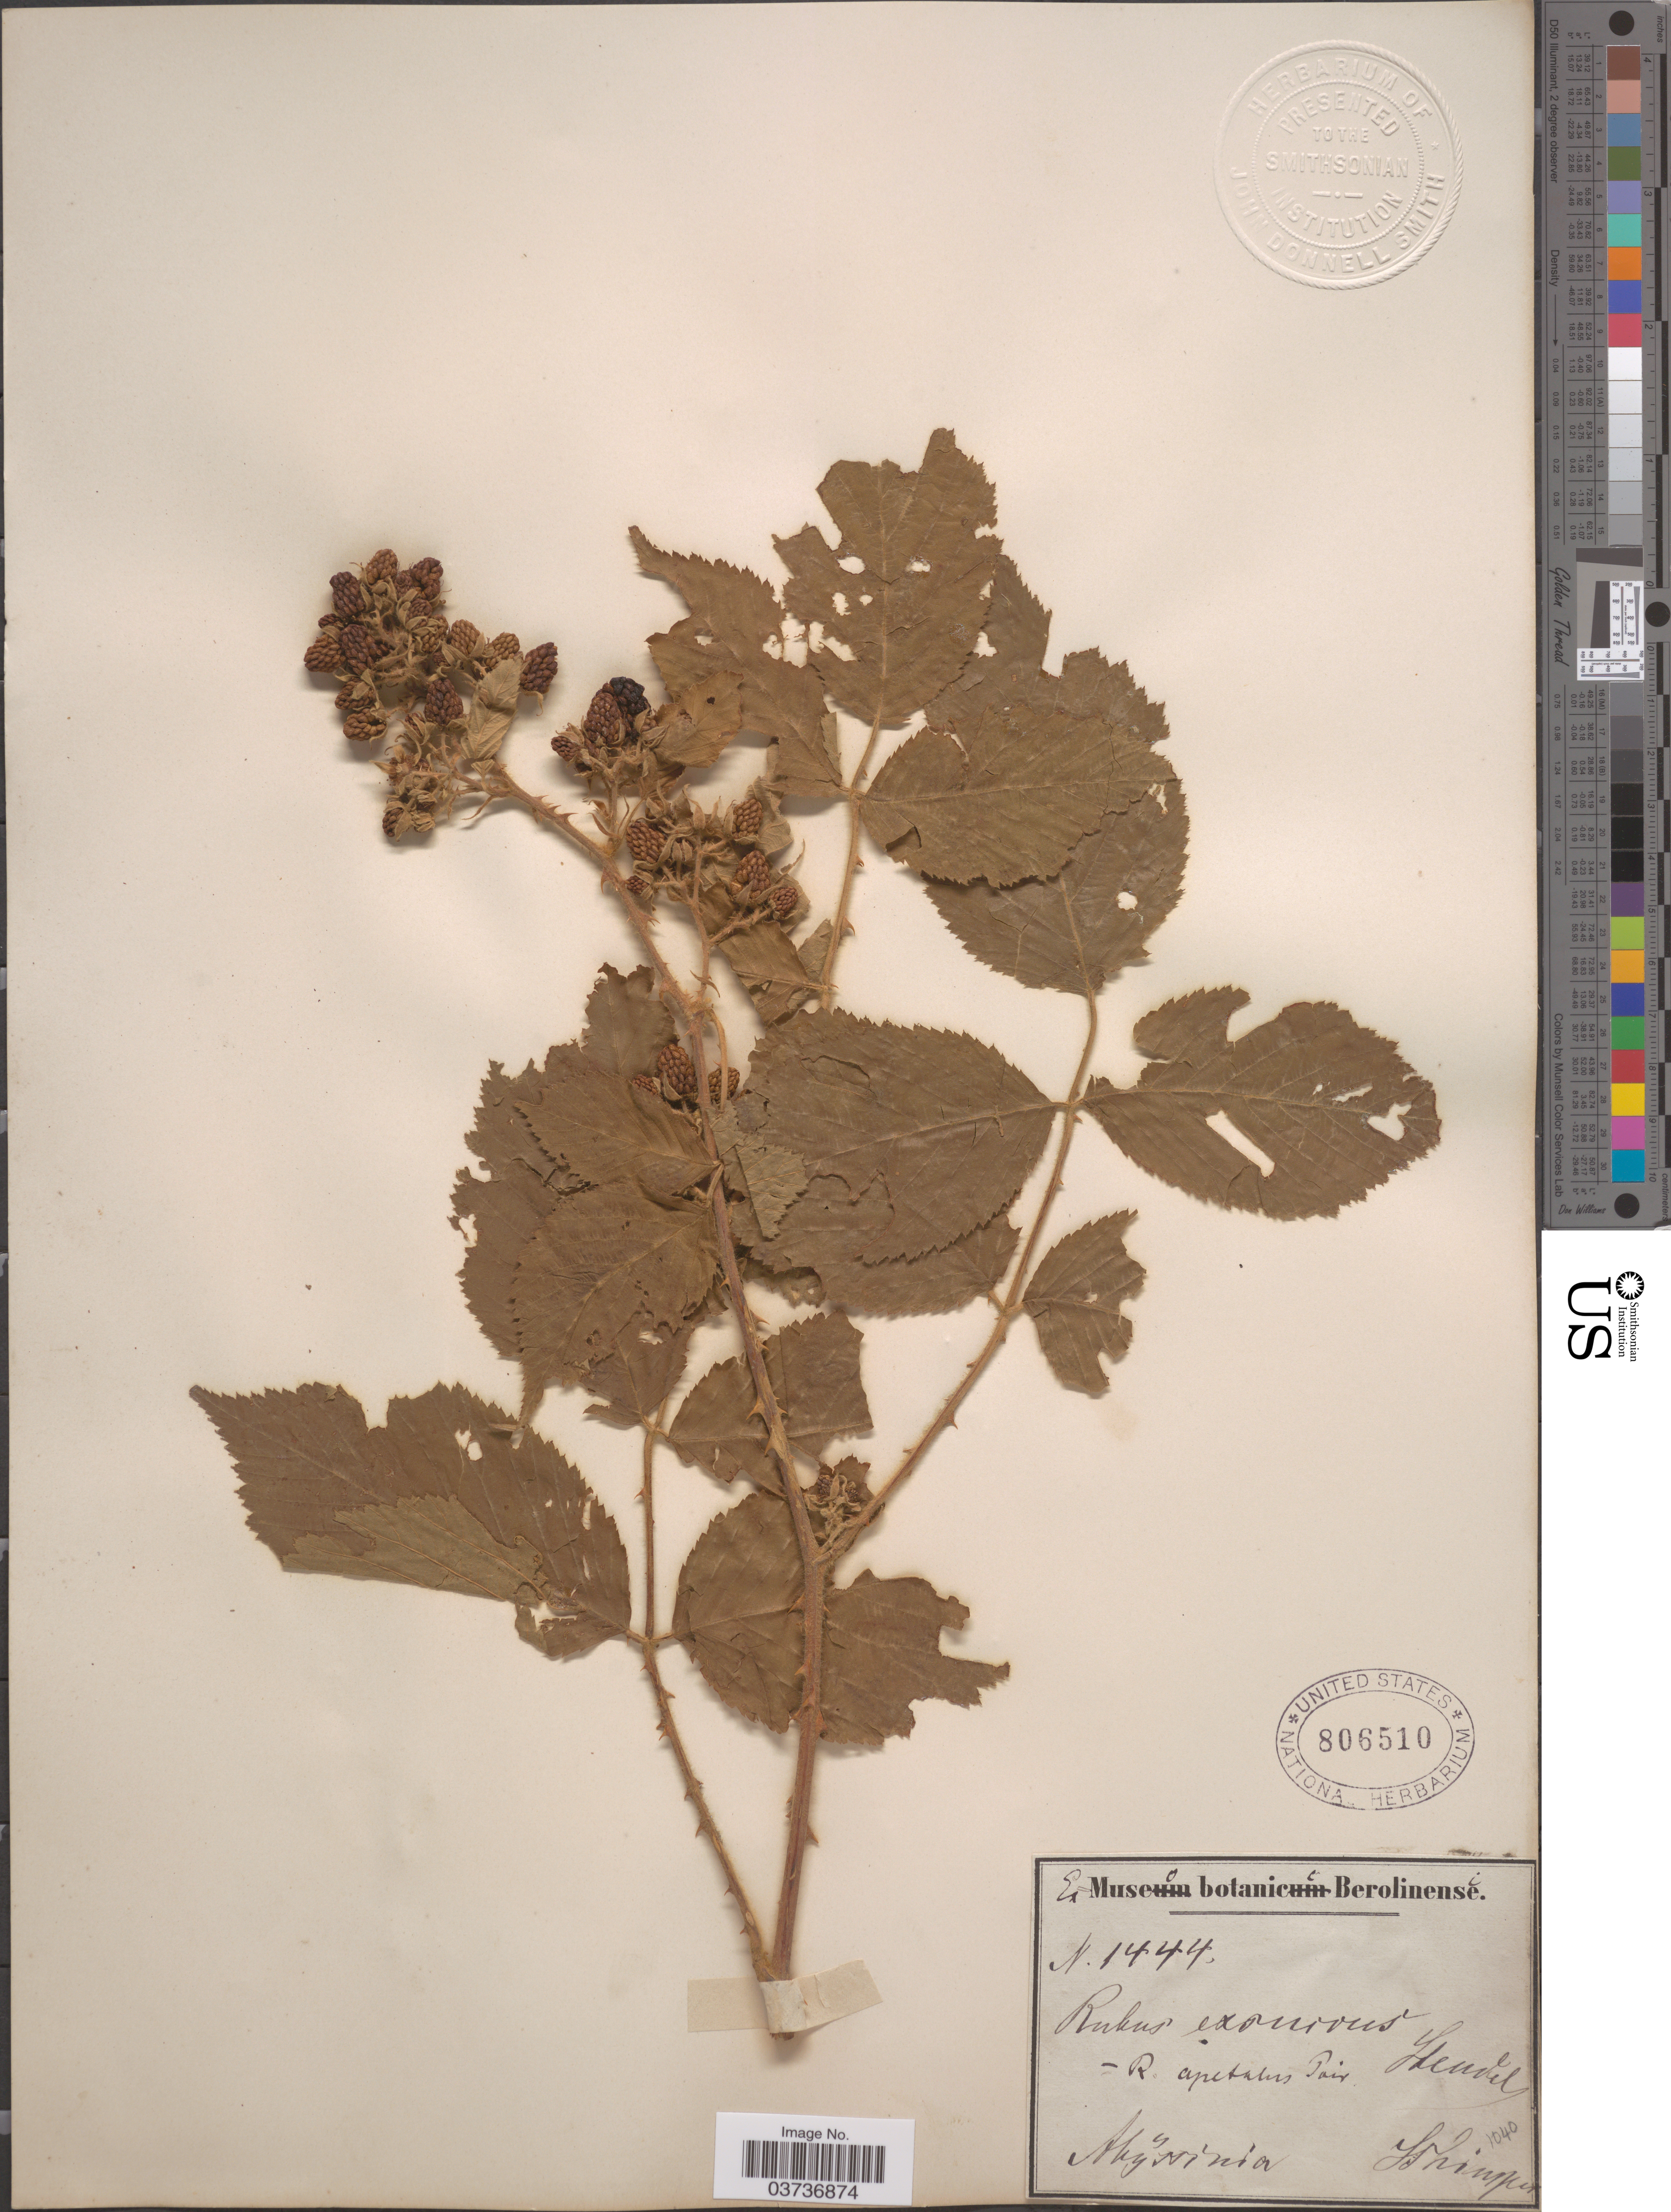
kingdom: Plantae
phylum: Tracheophyta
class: Magnoliopsida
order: Rosales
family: Rosaceae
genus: Rubus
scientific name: Rubus apetalus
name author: Poir.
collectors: -. Schimper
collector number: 1444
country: Ethiopia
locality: Abÿssinia.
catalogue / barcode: US 806510